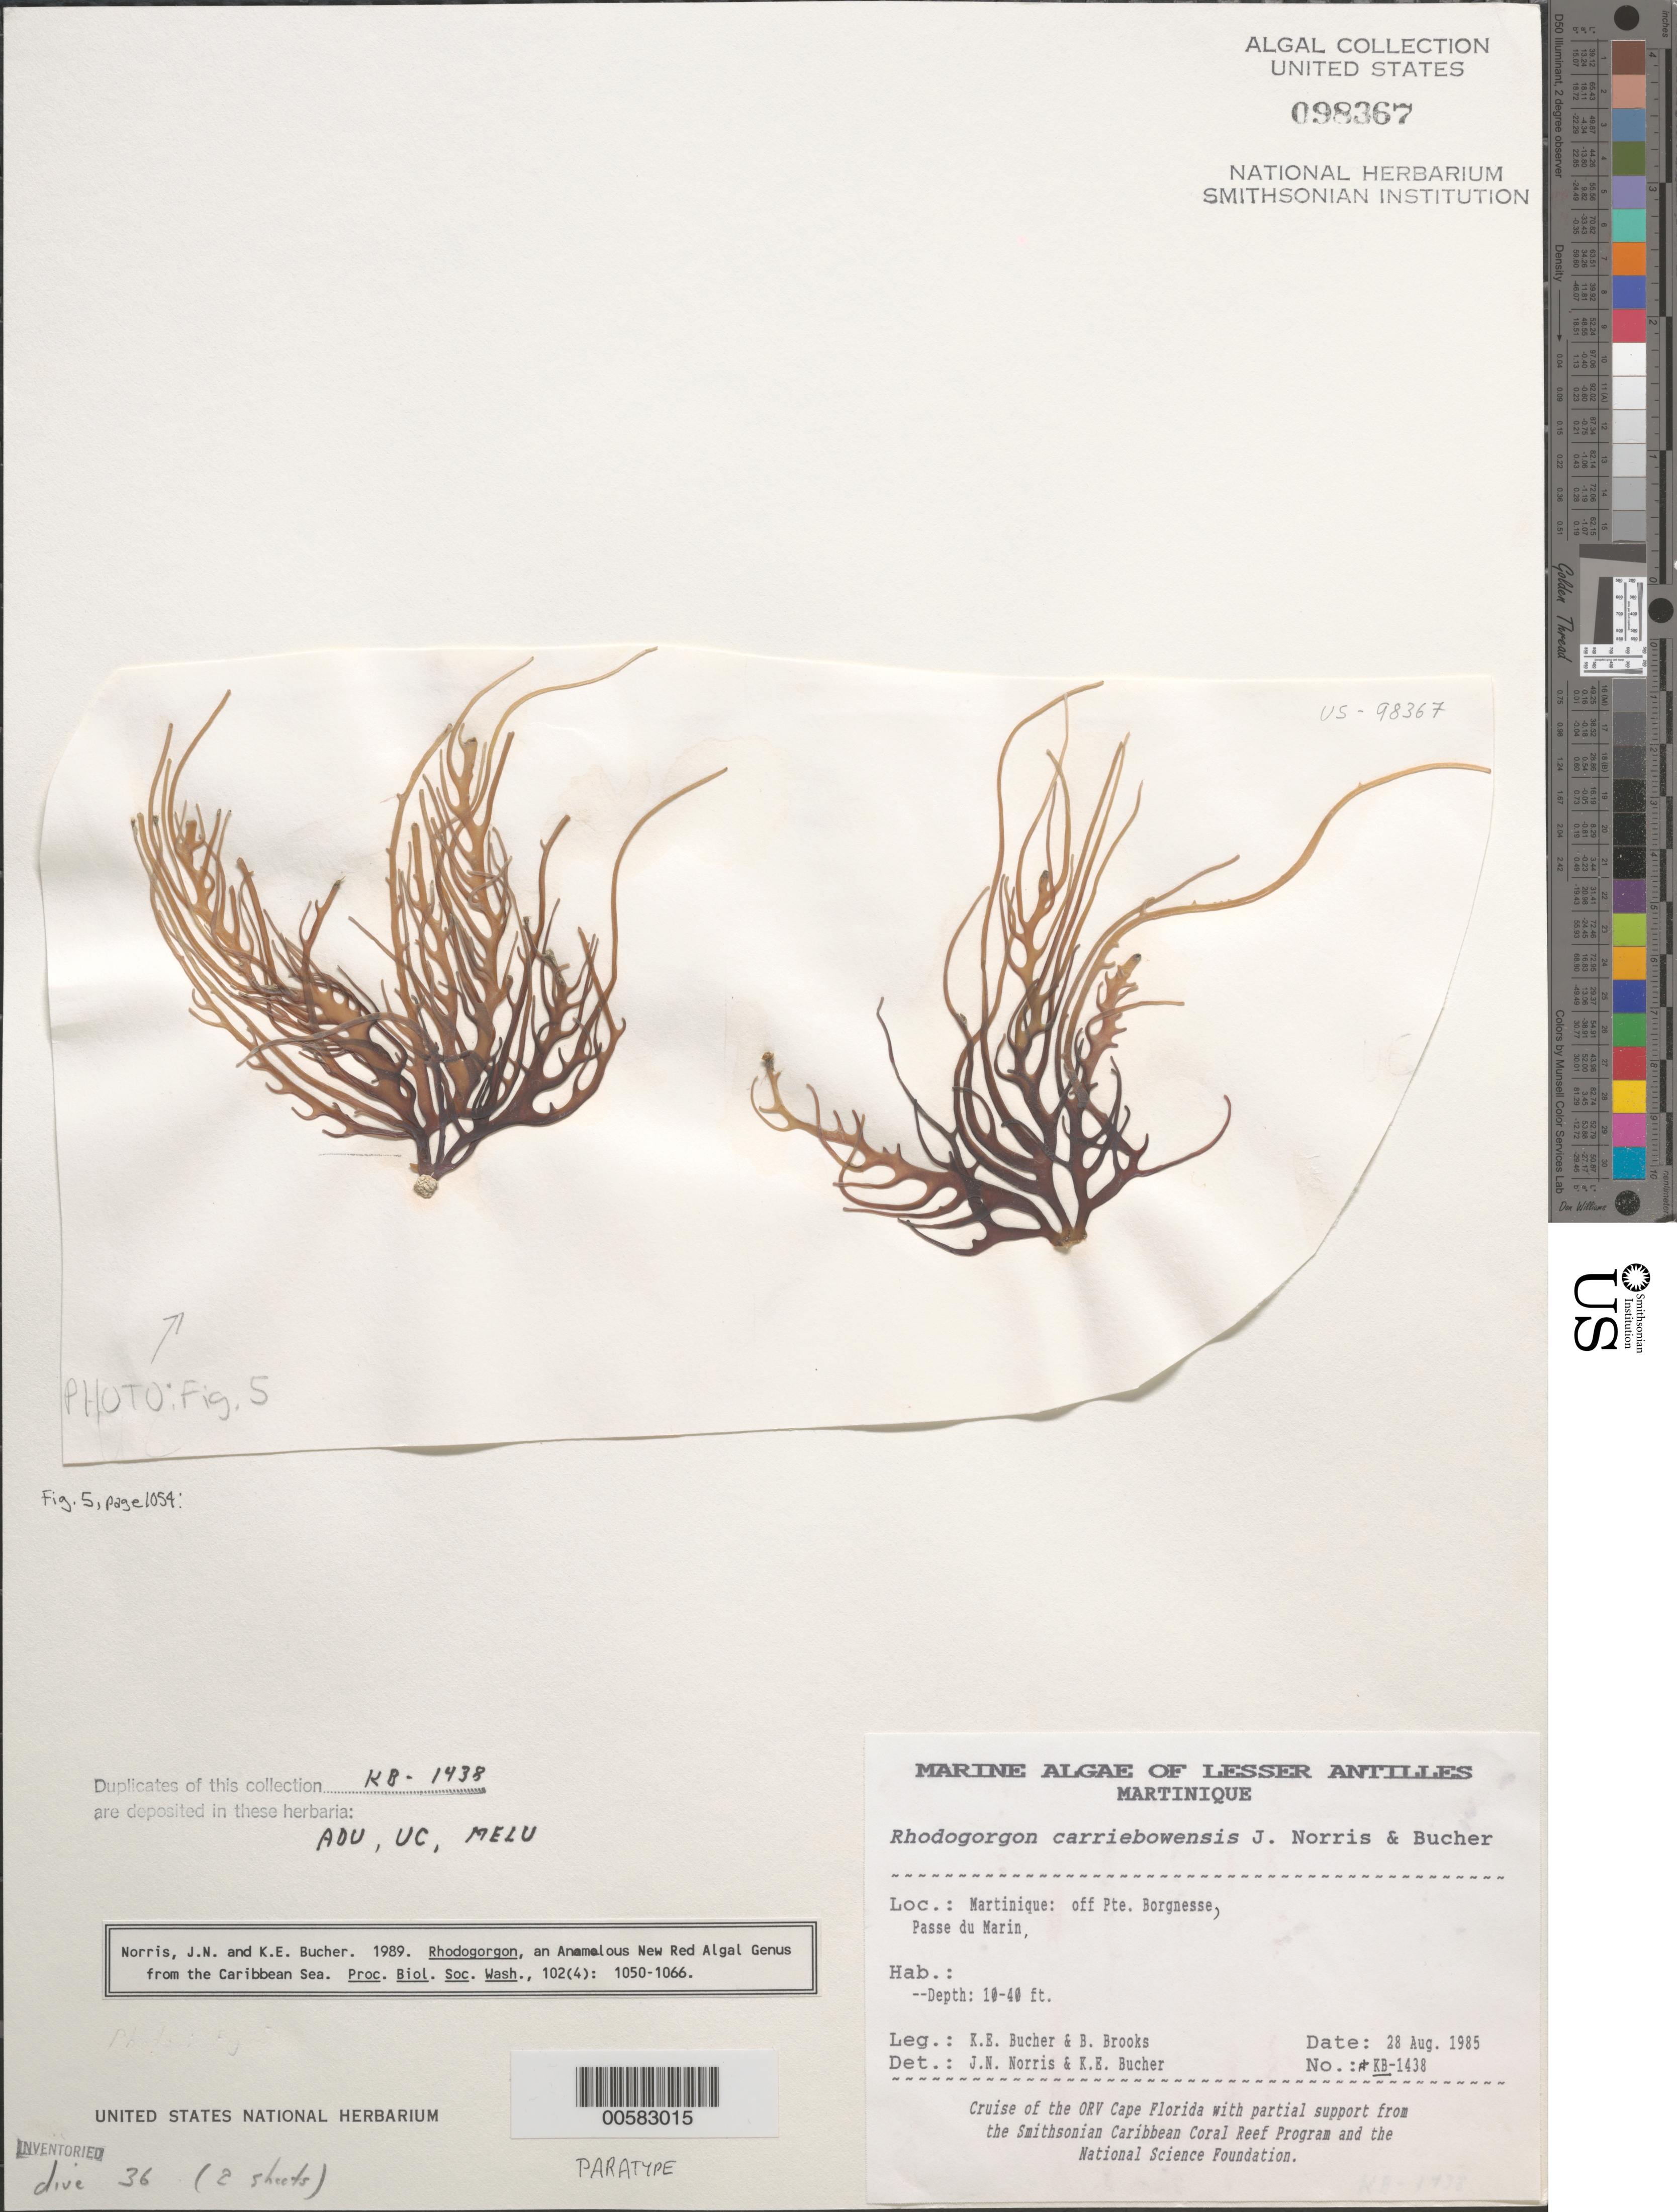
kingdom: Plantae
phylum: Rhodophyta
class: Florideophyceae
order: Rhodogorgonales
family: Rhodogorgonaceae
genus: Rhodogorgon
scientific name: Rhodogorgon ramosissima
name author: J.N. Norris & K.E. Bucher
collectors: K. E. Bucher & B. Brooks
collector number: KB-1438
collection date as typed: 28 Aug 1985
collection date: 1985-08-28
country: Martinique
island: Martinique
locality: Passe du Marin, off Pointe Borgnesse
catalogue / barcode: US 98367